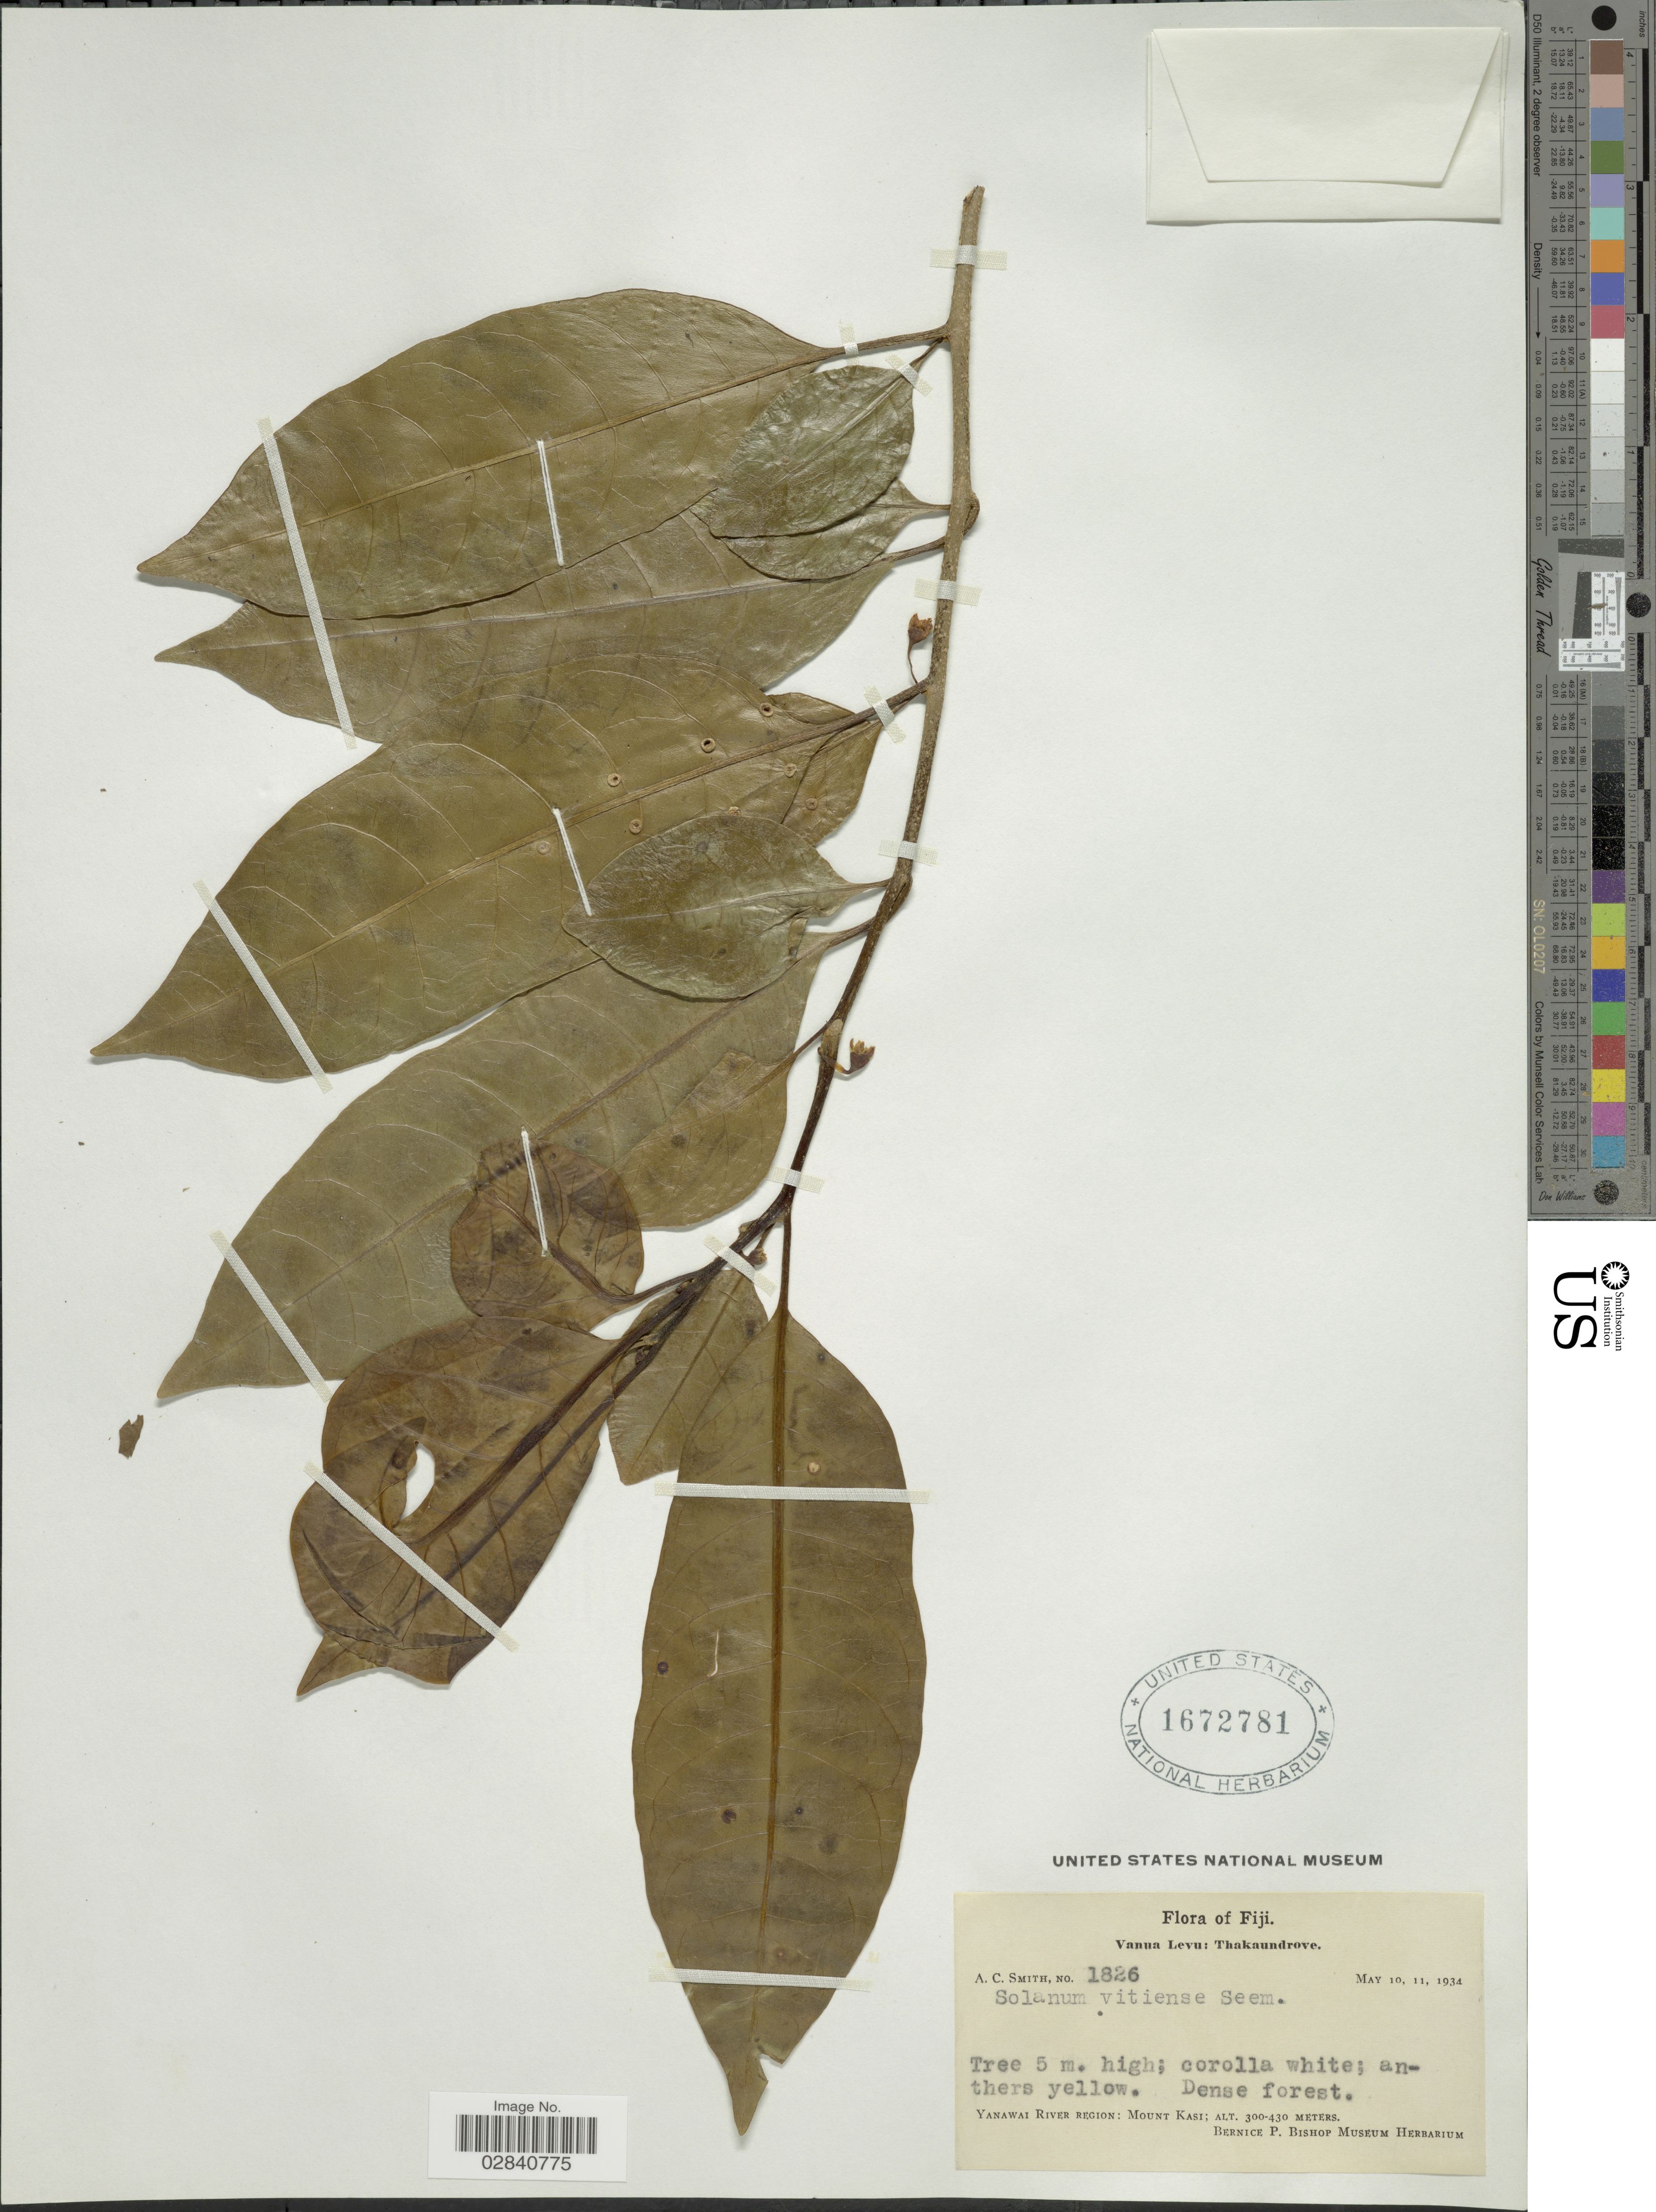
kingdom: Plantae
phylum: Tracheophyta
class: Magnoliopsida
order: Solanales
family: Solanaceae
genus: Lycianthes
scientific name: Lycianthes vitiensis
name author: (Seem.) A.R. Bean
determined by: Knapp, S. D.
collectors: A. C. Smith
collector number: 1826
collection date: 1934-05-10/1934-05-11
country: Fiji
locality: Vanua Levu: Thakaundrove. Yanawai River Region: Mount Kasi.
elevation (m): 300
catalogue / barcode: US 1672781